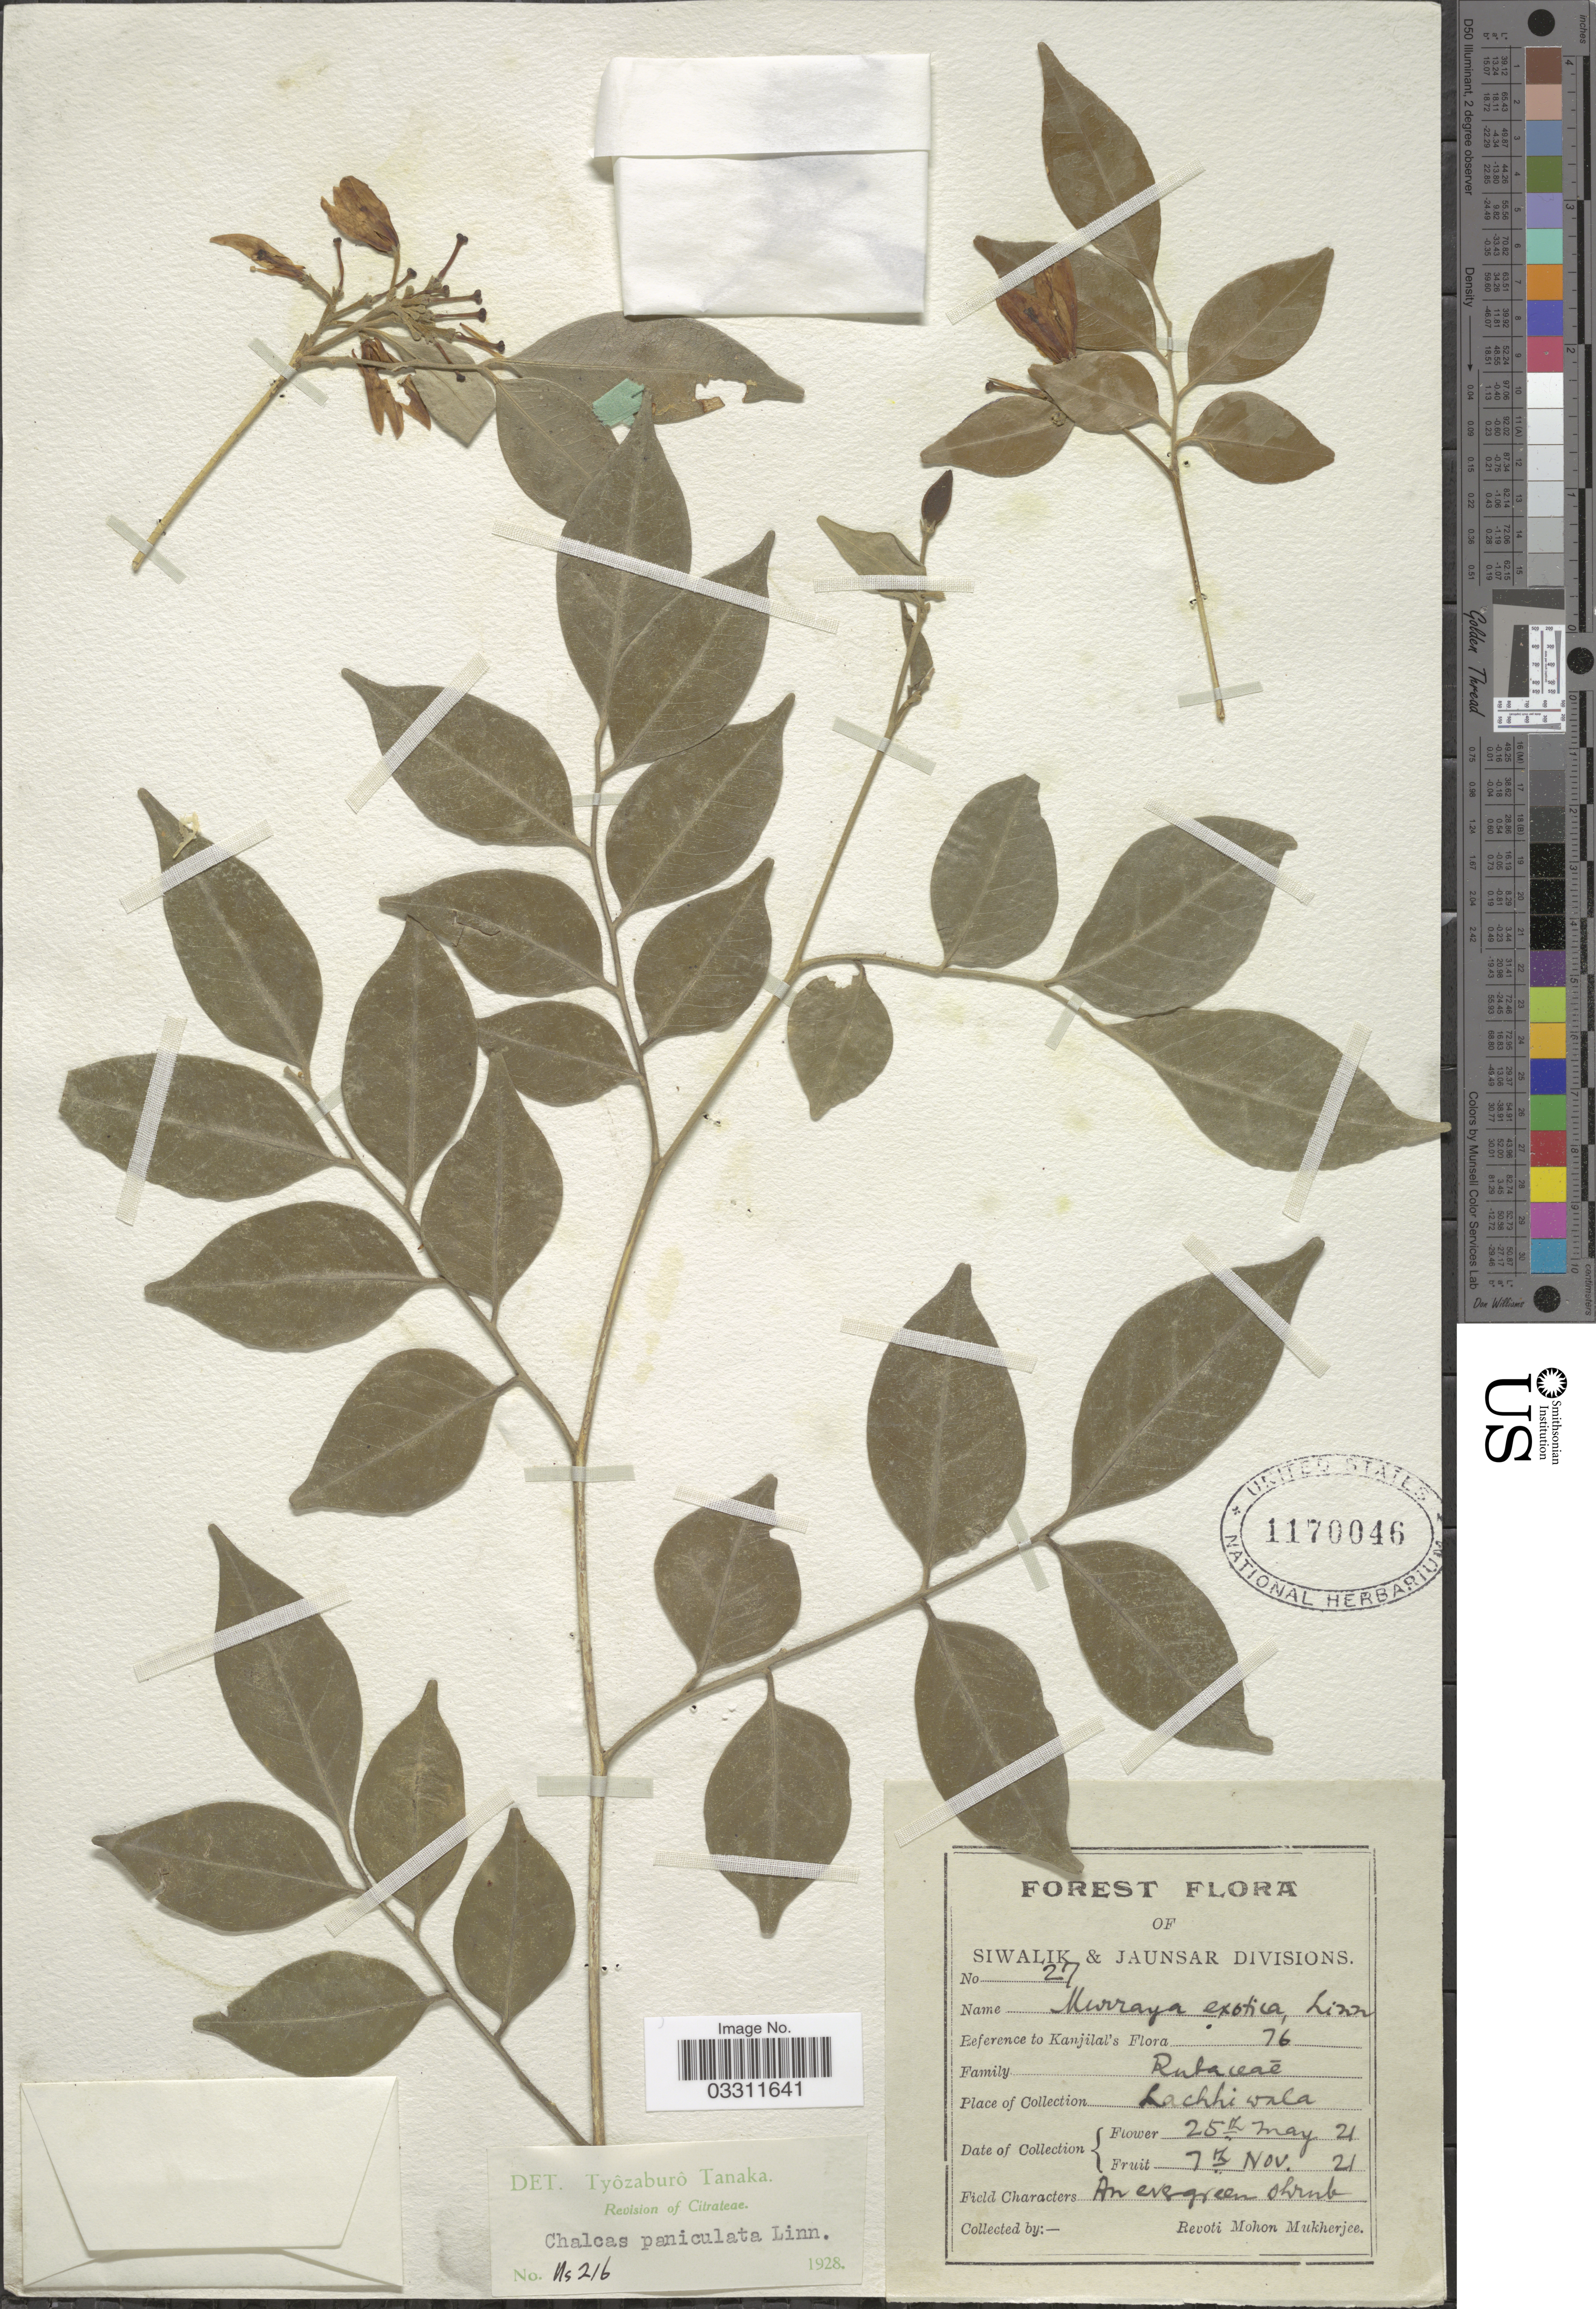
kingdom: Plantae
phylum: Tracheophyta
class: Magnoliopsida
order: Sapindales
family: Rutaceae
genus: Murraya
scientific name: Murraya paniculata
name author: (L.) Jack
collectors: R. Mukherjee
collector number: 27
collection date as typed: Transcribed d/m/y: 25/5/21 to 7/11/21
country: India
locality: Siwalik & Jaunsar Division. Lachhiwala.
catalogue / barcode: US 1170046